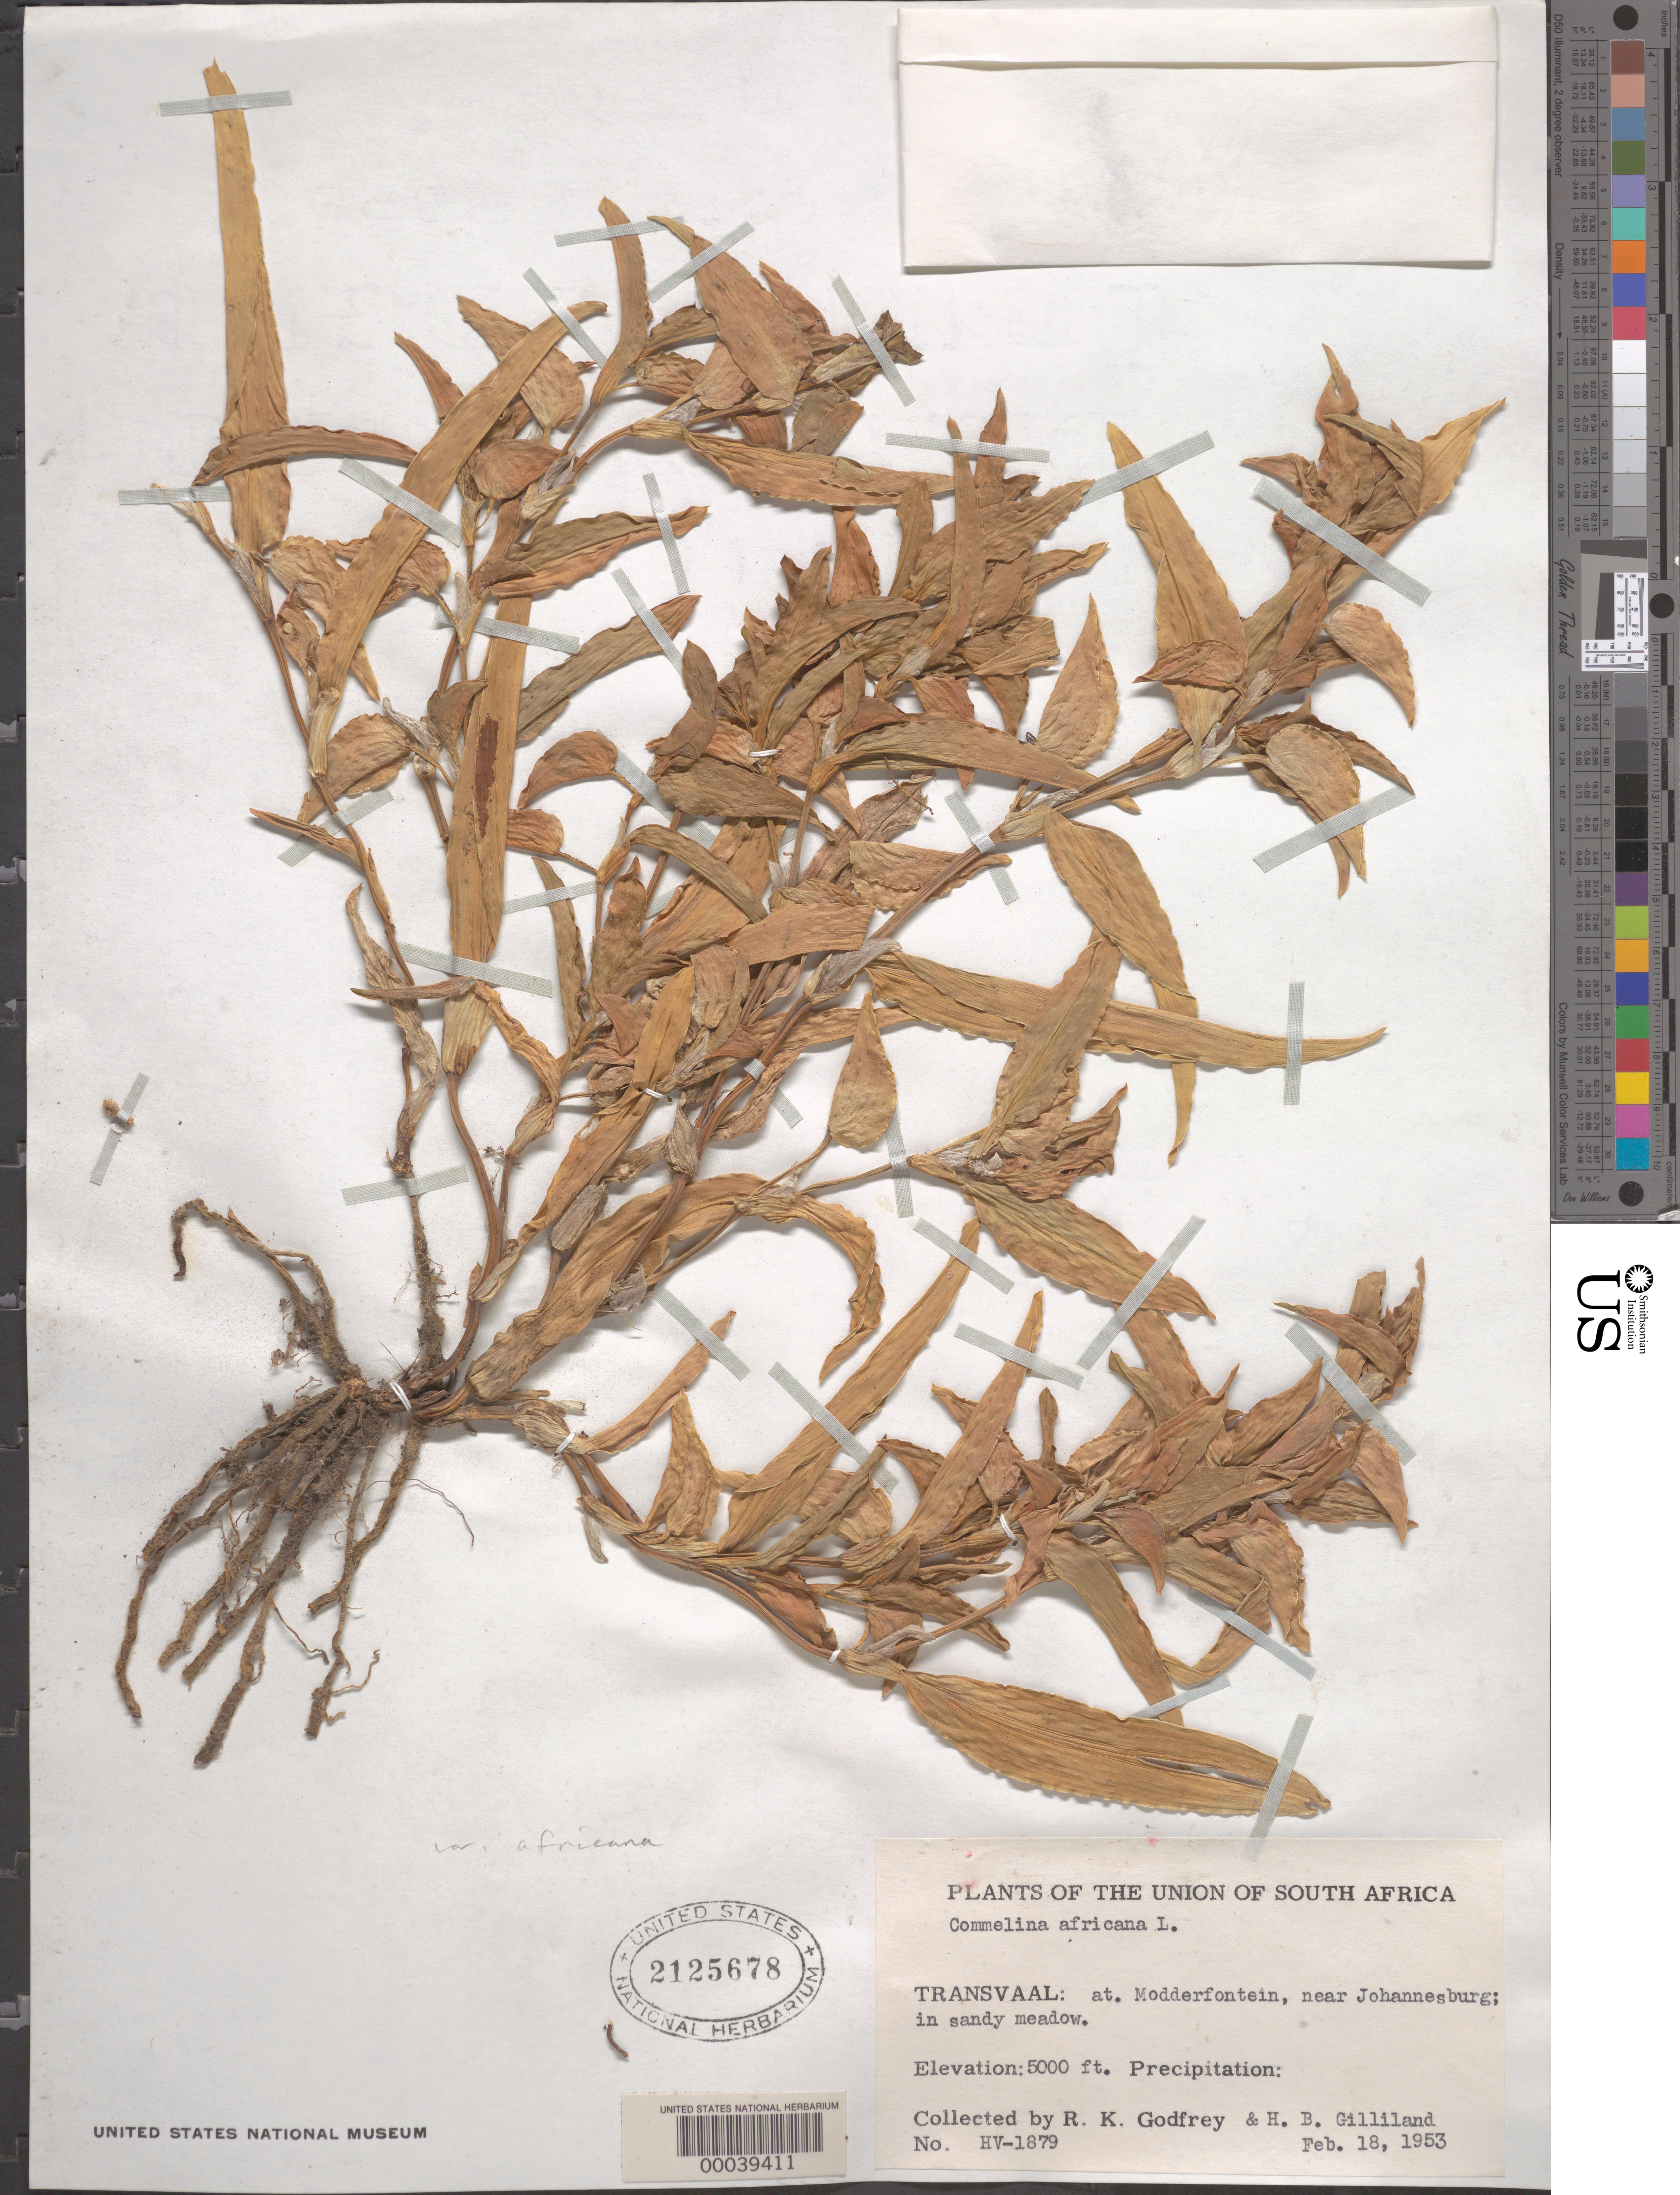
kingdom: Plantae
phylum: Tracheophyta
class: Liliopsida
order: Commelinales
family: Commelinaceae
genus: Commelina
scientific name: Commelina africana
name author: L.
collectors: R. K. Godfrey & H. Gilliland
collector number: Hv 1879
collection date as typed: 18 Feb 1953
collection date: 1953-02-18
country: South Africa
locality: Modderfontein, near johannesburg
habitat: Sandy meadow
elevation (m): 1525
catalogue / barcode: US 2125678